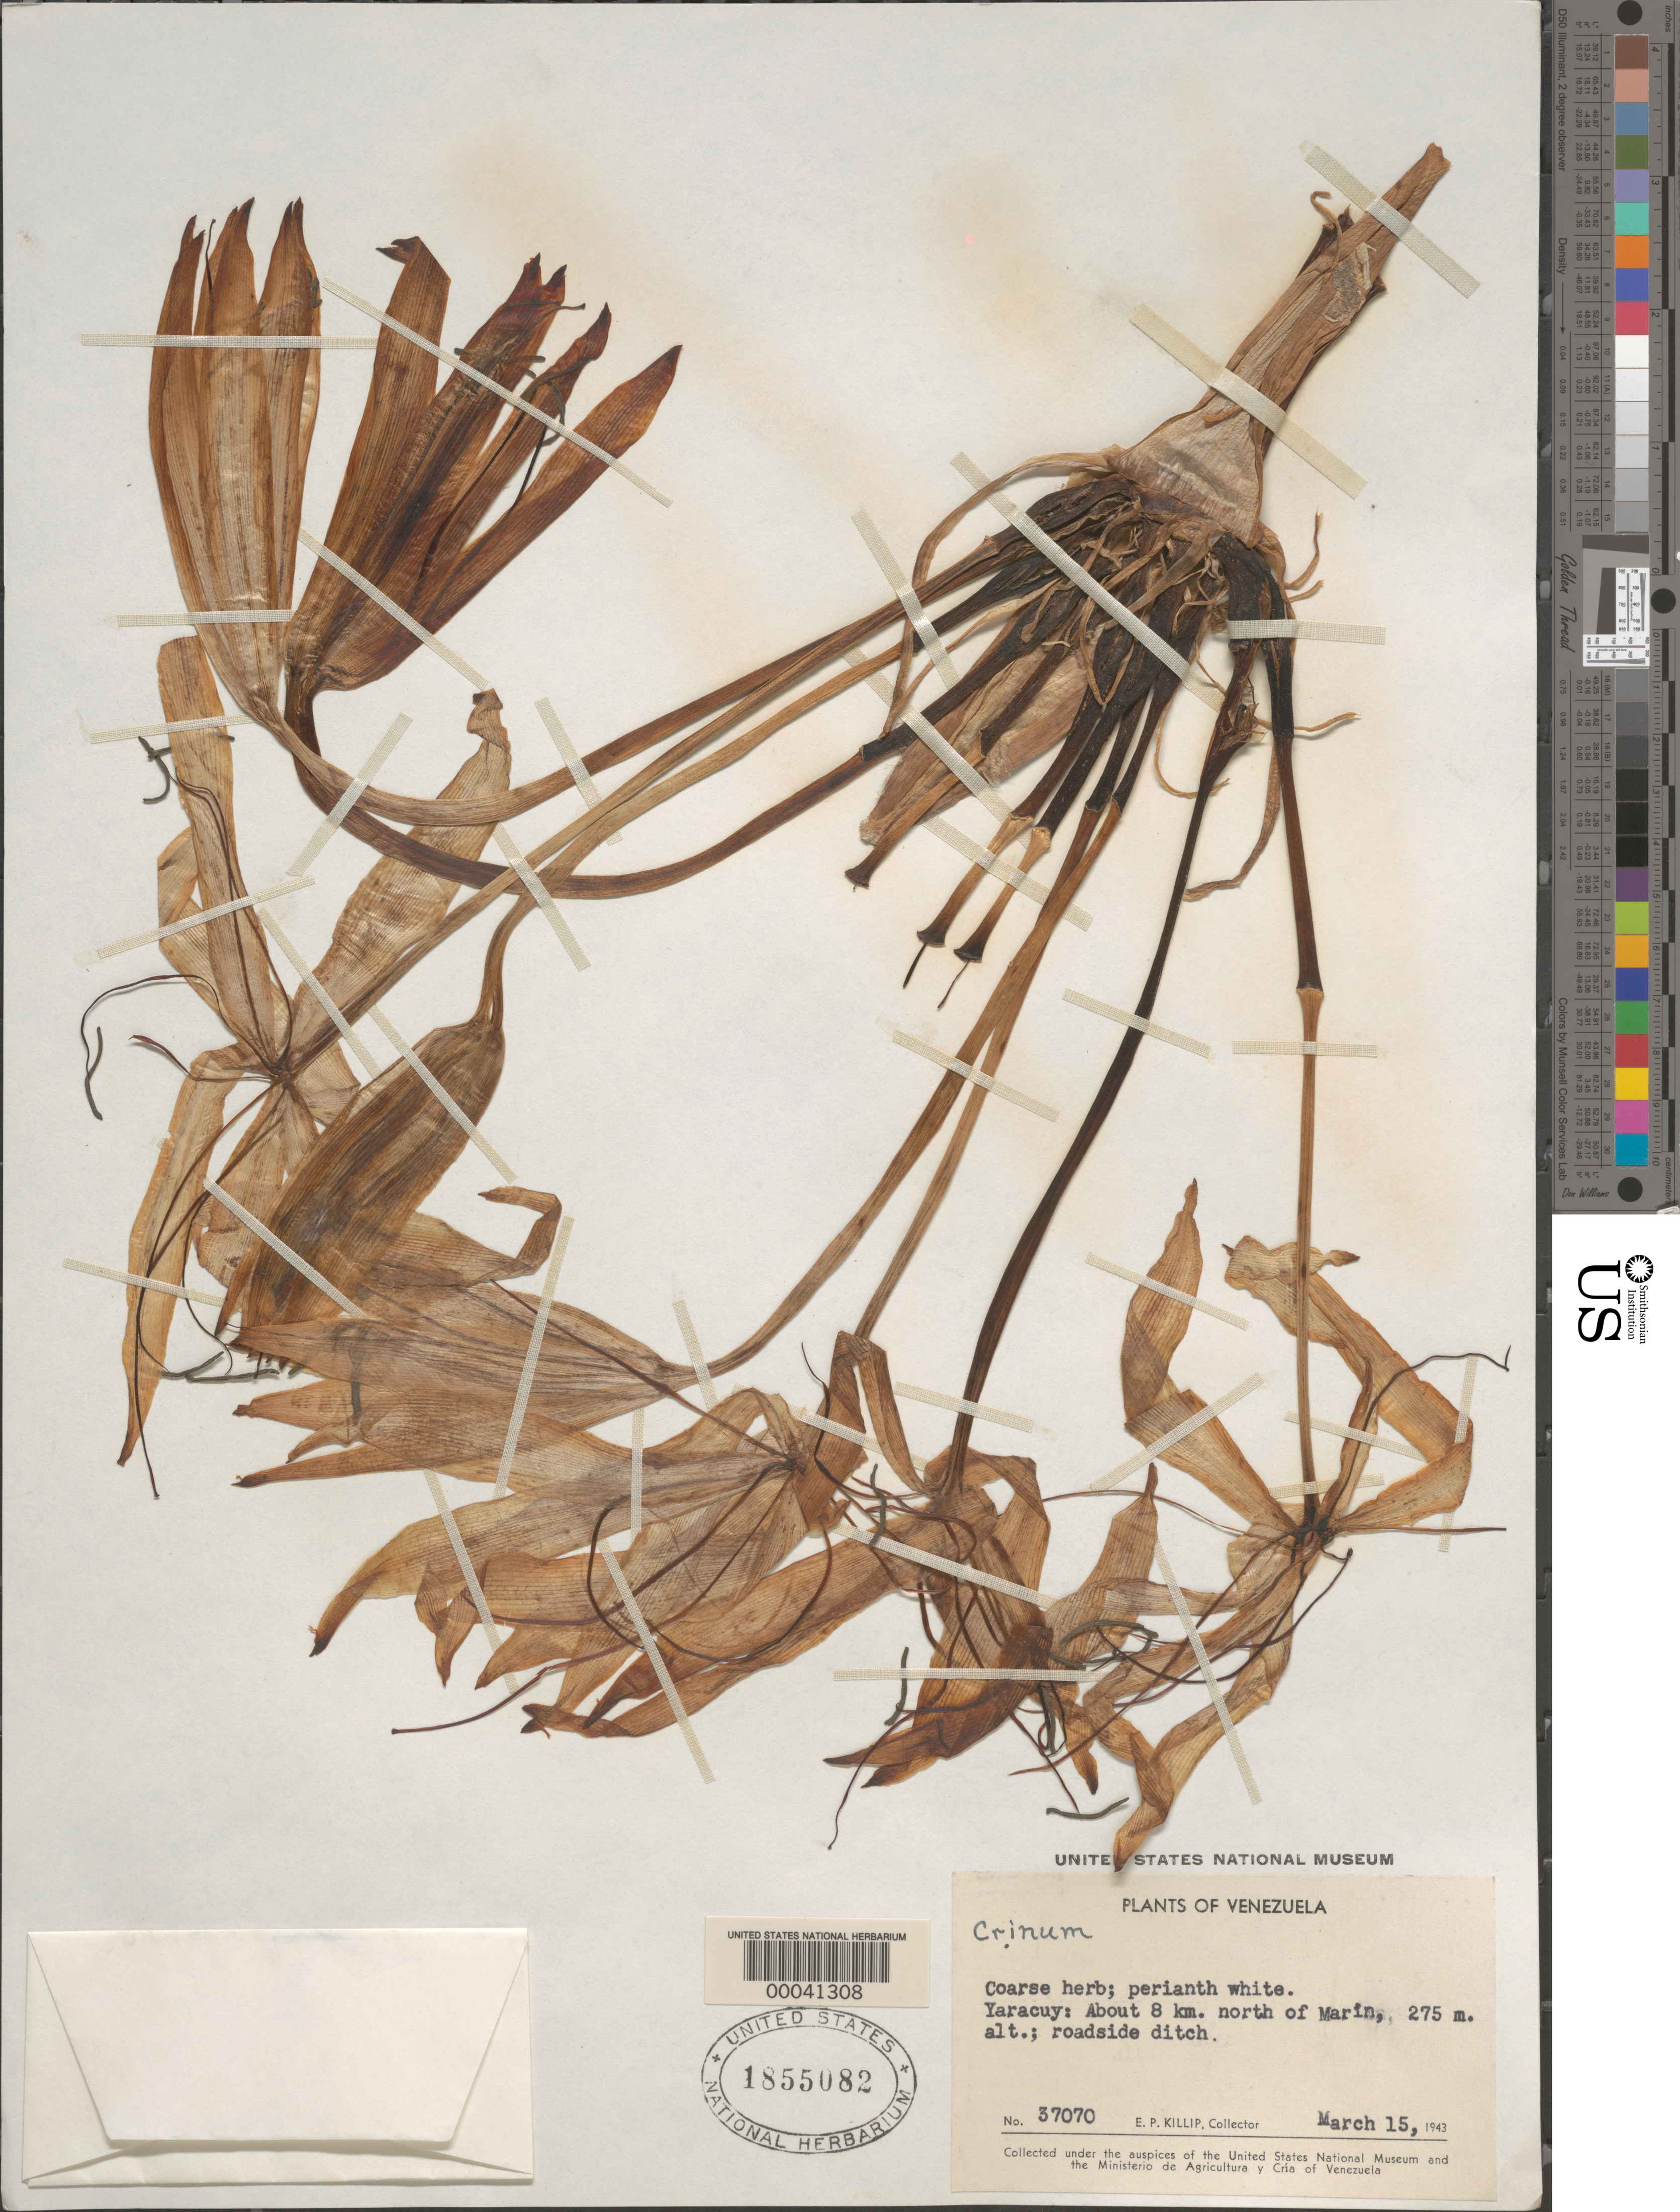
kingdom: Plantae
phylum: Tracheophyta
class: Liliopsida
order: Asparagales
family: Amaryllidaceae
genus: Crinum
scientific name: Crinum sp.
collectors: E. P. Killip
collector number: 37070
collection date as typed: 15 Mar 1943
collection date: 1943-03-15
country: Venezuela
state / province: Yaracuy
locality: About 8 km. n of marin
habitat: Roadside ditch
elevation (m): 275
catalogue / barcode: US 1855082